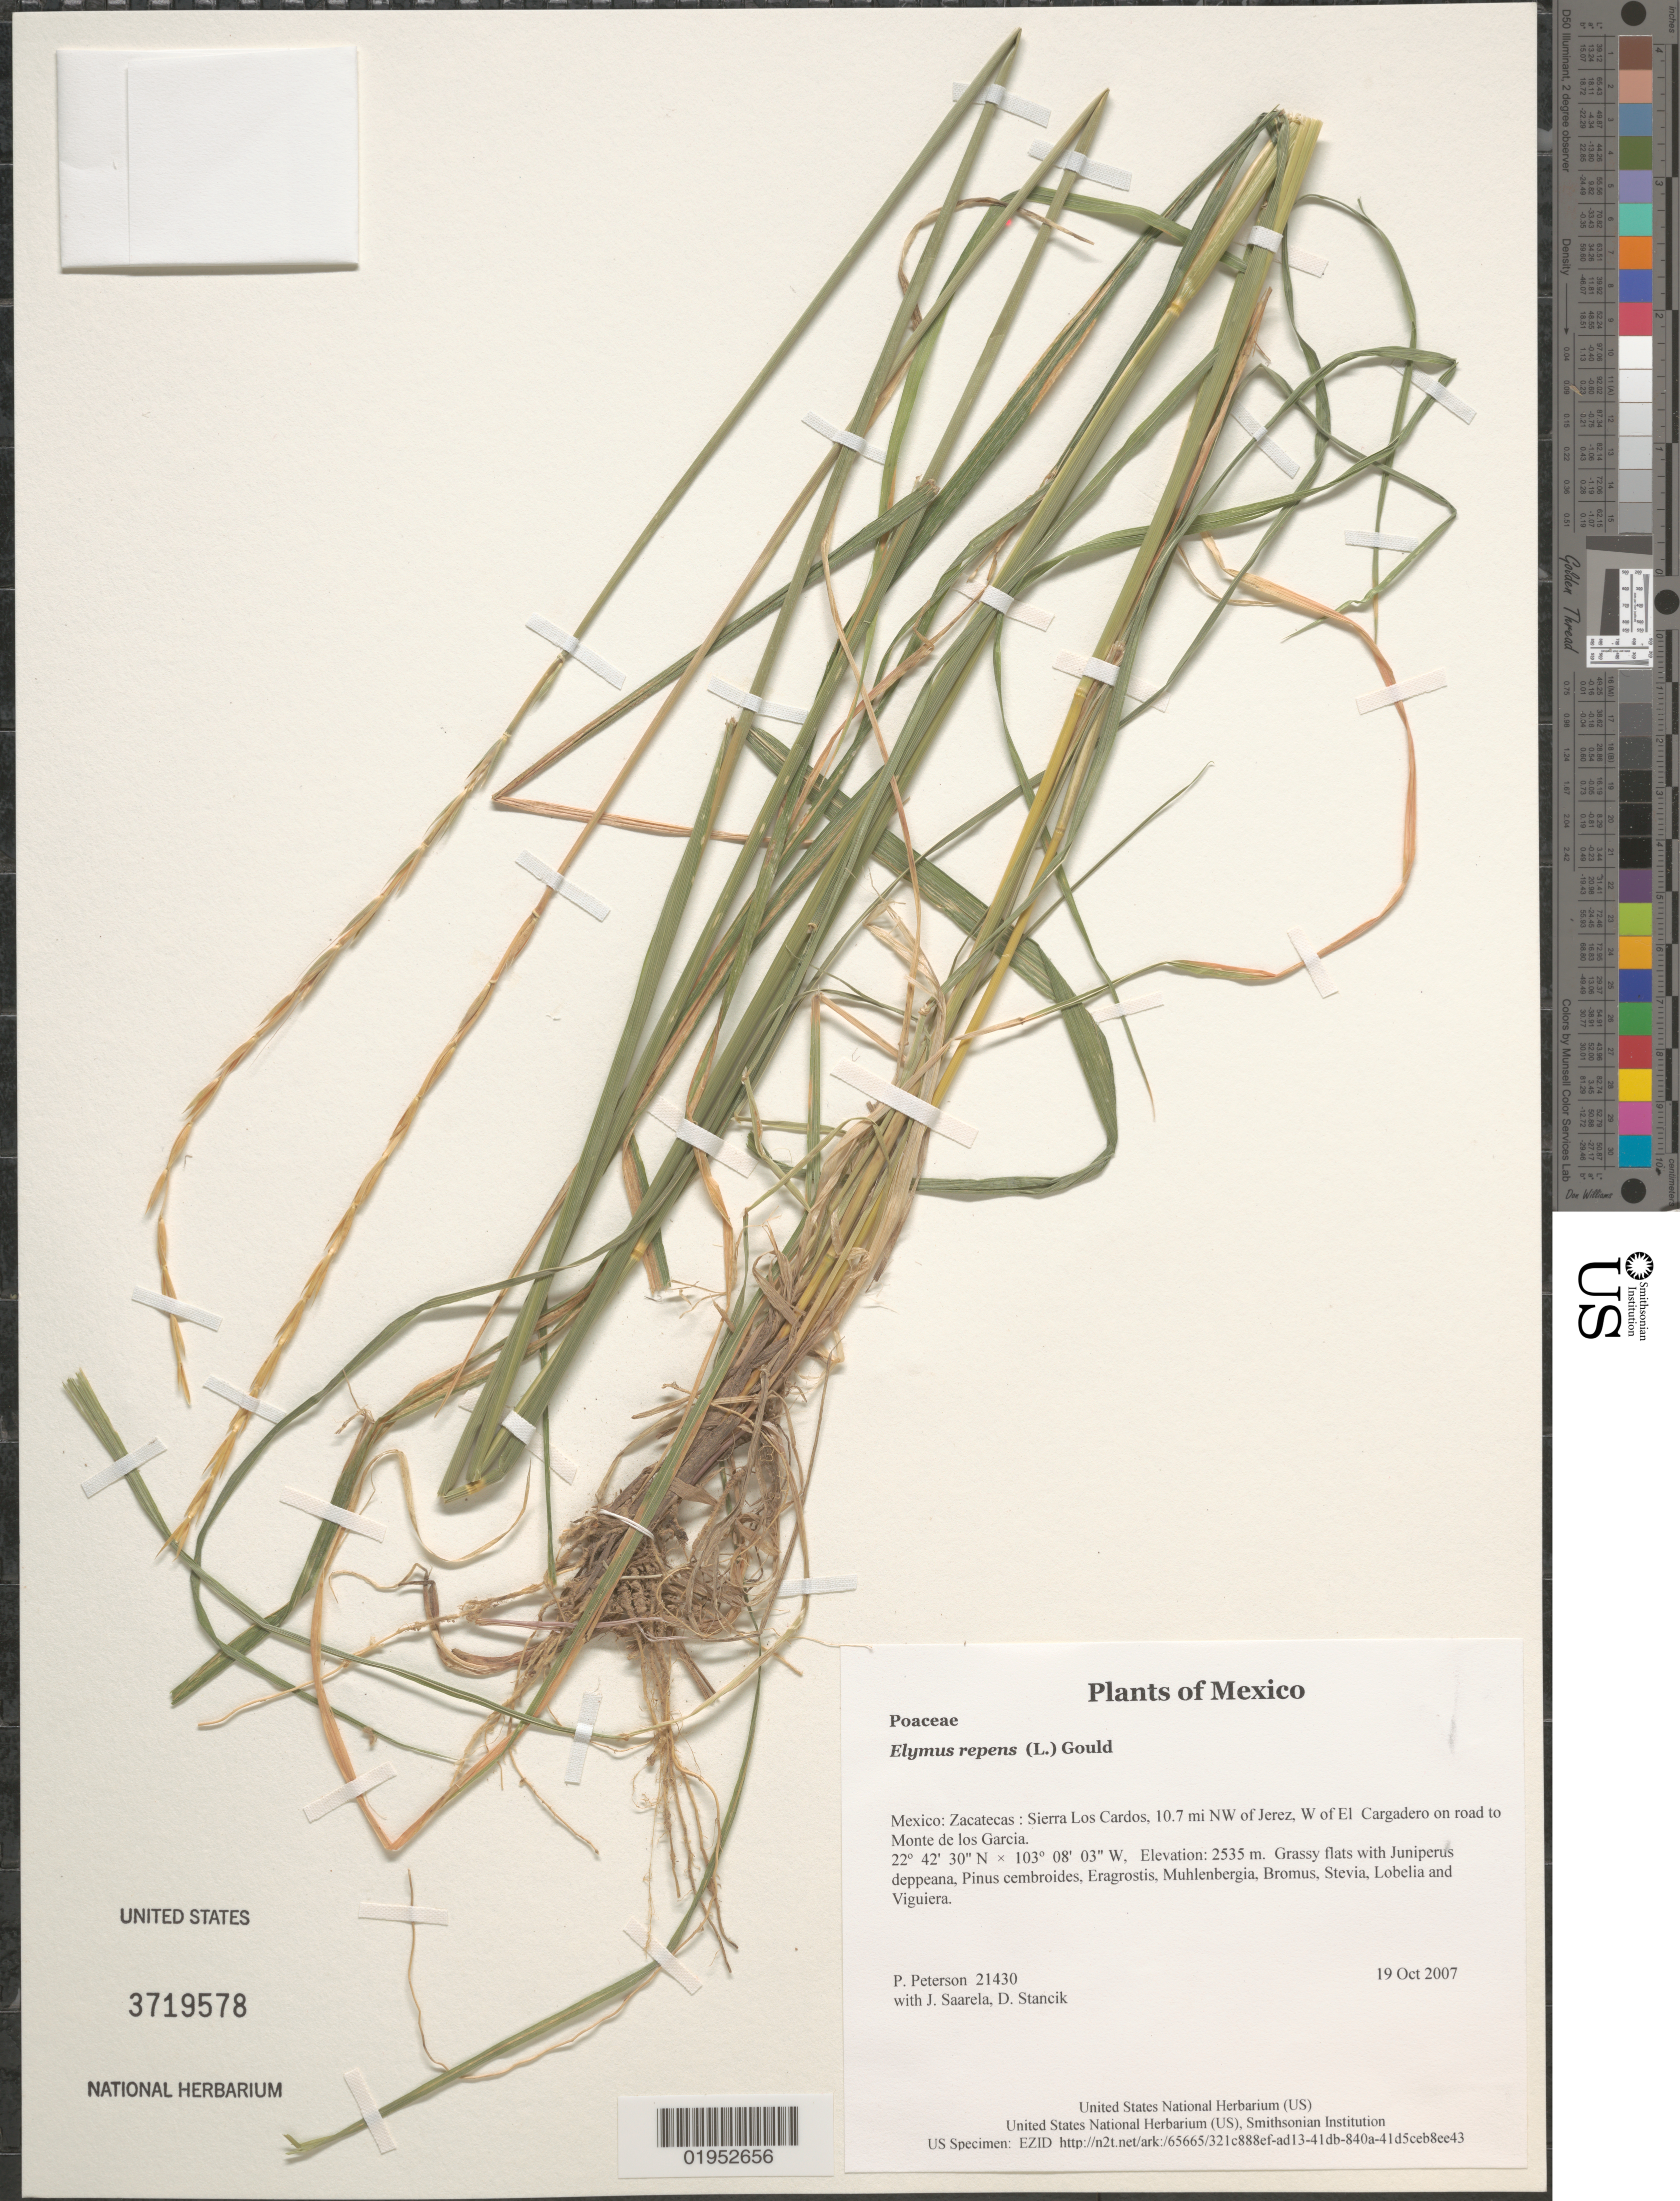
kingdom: Plantae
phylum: Tracheophyta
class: Liliopsida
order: Poales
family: Poaceae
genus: Elymus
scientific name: Elymus repens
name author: (L.) Gould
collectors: P. M. Peterson, J. Saarela & D. Stancik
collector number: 21430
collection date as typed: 19 Oct 2007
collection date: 2007-10-19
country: Mexico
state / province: Zacatecas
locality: Sierra Los Cardos, 10.7 mi NW of Jerez, W of El Cargadero on road to Monte de los Garcia.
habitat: Grassy flats with Juniperus deppeana, Pinus cembroides, Eragrostis, Muhlenbergia, Bromus, Stevia, Lobelia and Viguiera.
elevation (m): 2535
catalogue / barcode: US 3719578